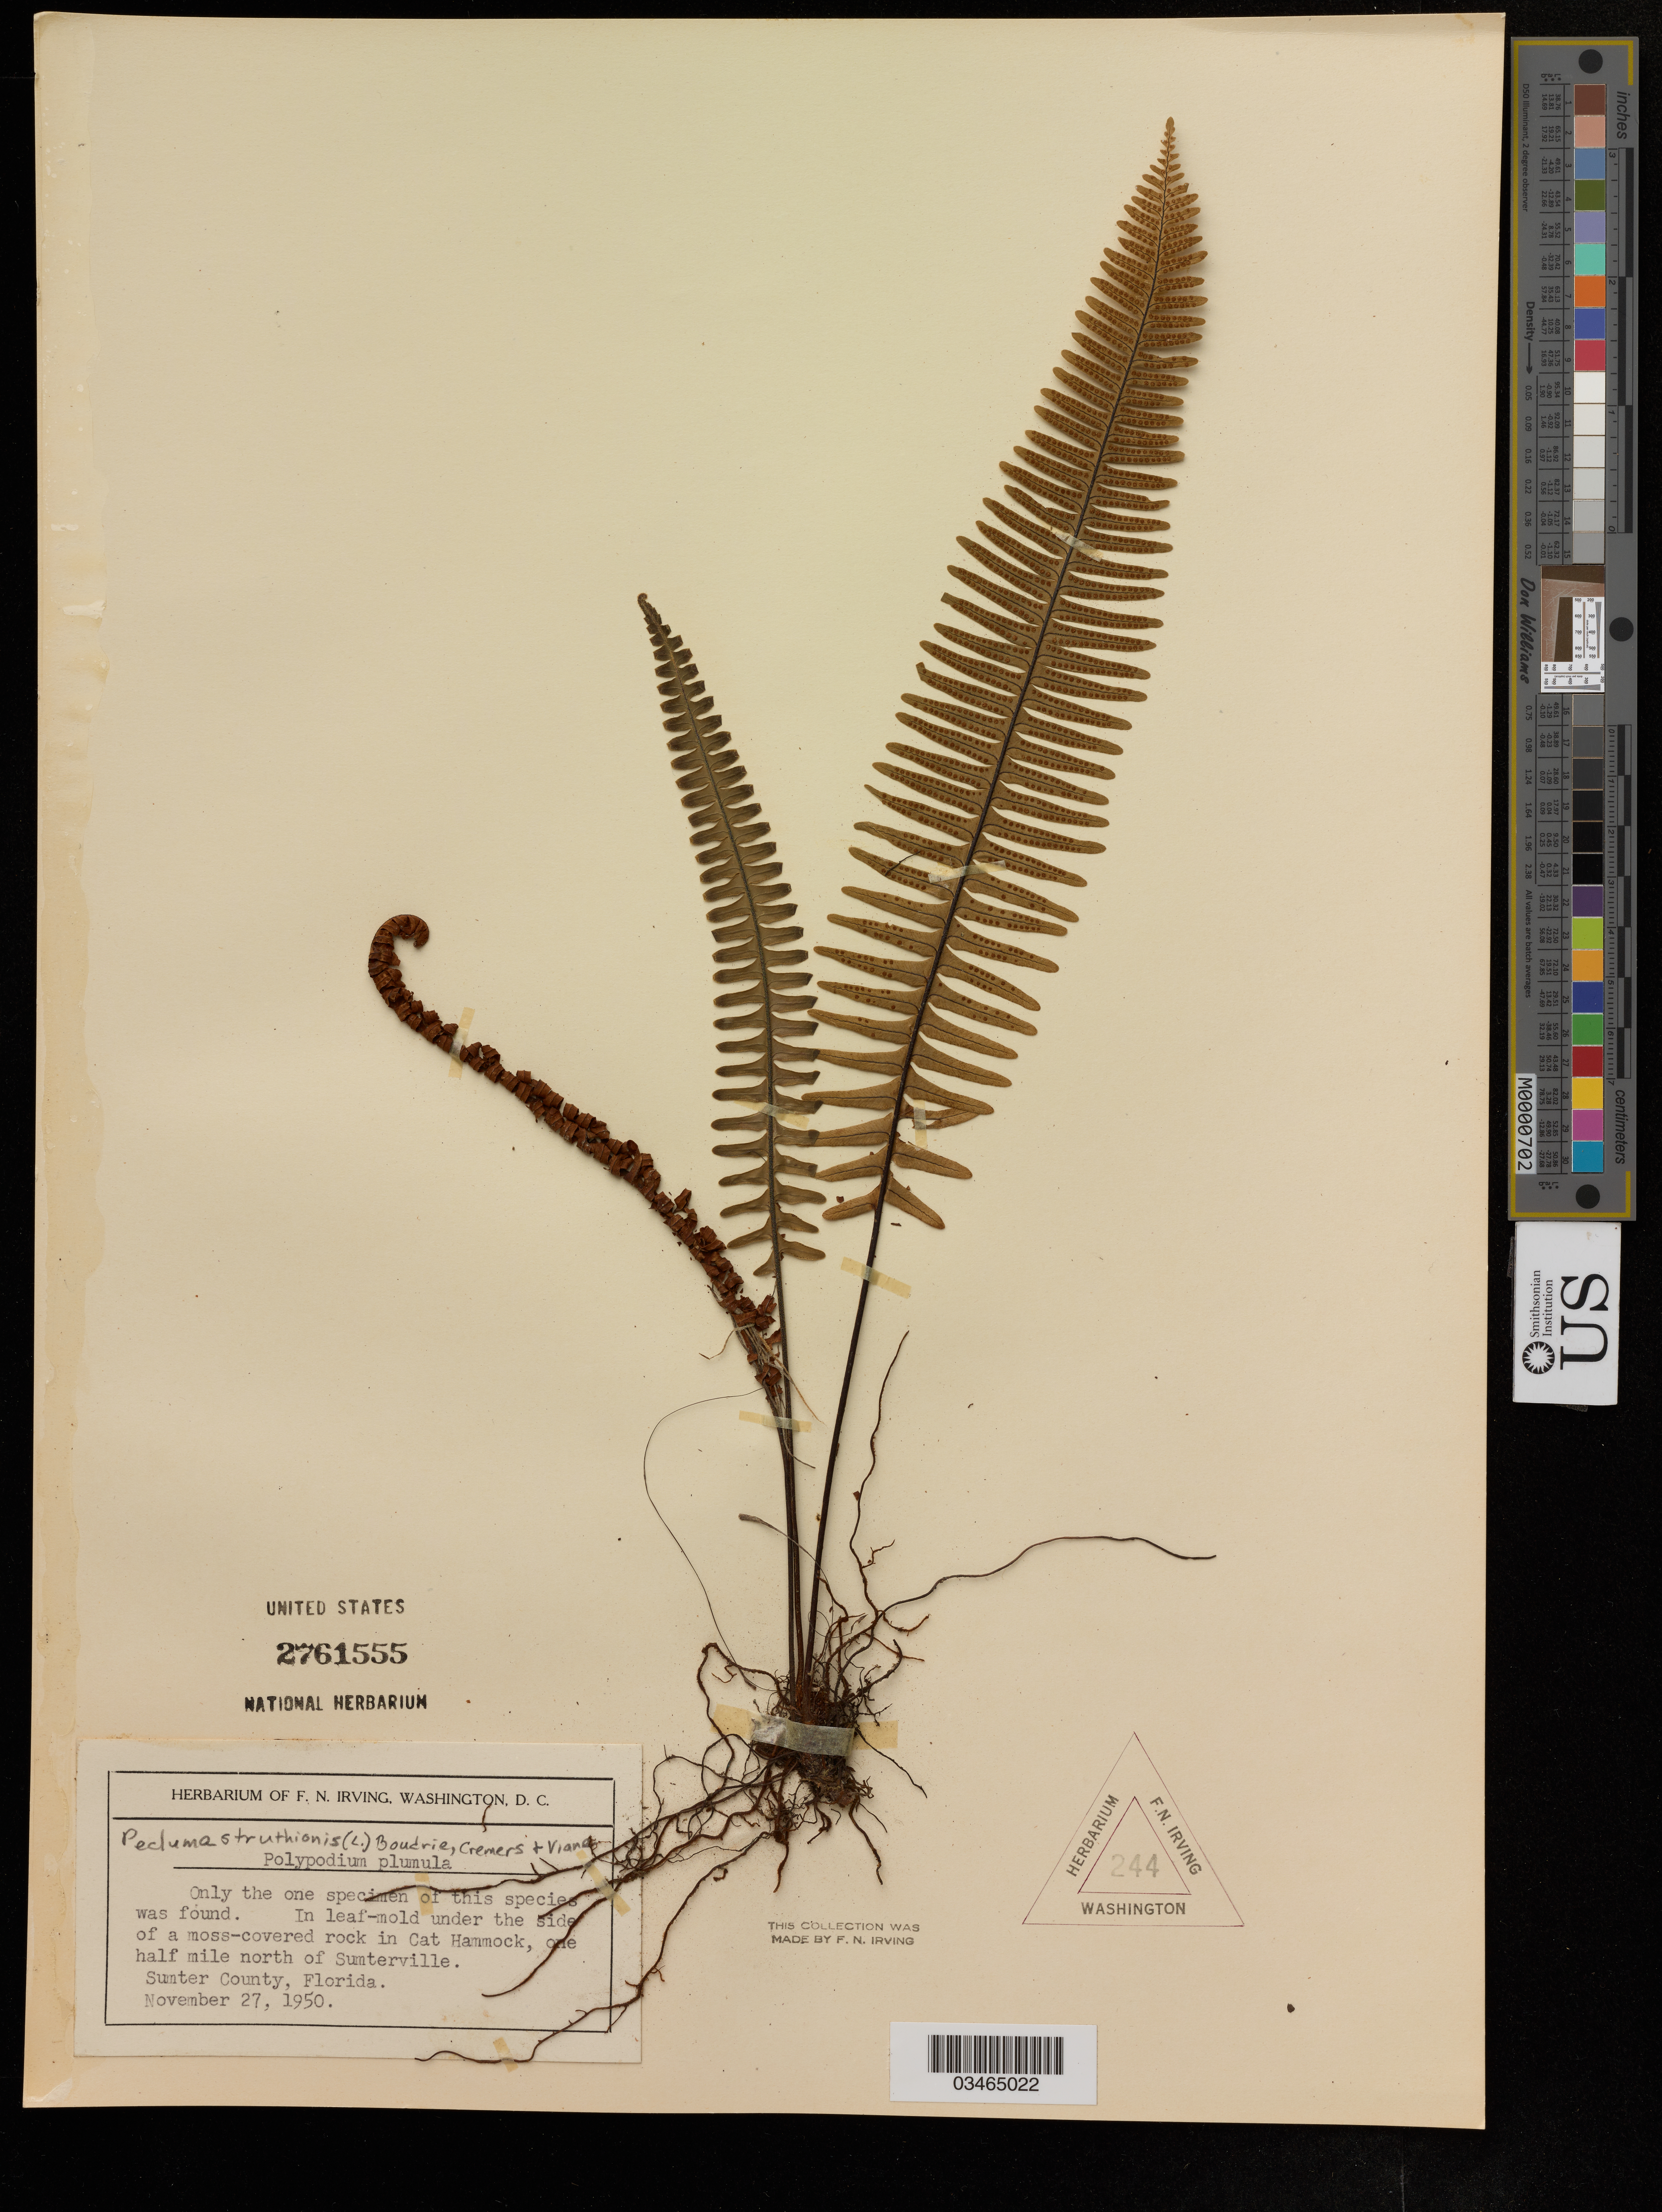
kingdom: Plantae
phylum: Tracheophyta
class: Polypodiopsida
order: Polypodiales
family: Polypodiaceae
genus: Polypodium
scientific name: Polypodium plumula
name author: Humb. & Bonpl. ex Willd.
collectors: F. Irving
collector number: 244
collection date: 1950-11-27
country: United States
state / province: Florida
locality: Cat Hammock, one half mile north of Sumterville, Sumter County.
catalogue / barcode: US 2761555